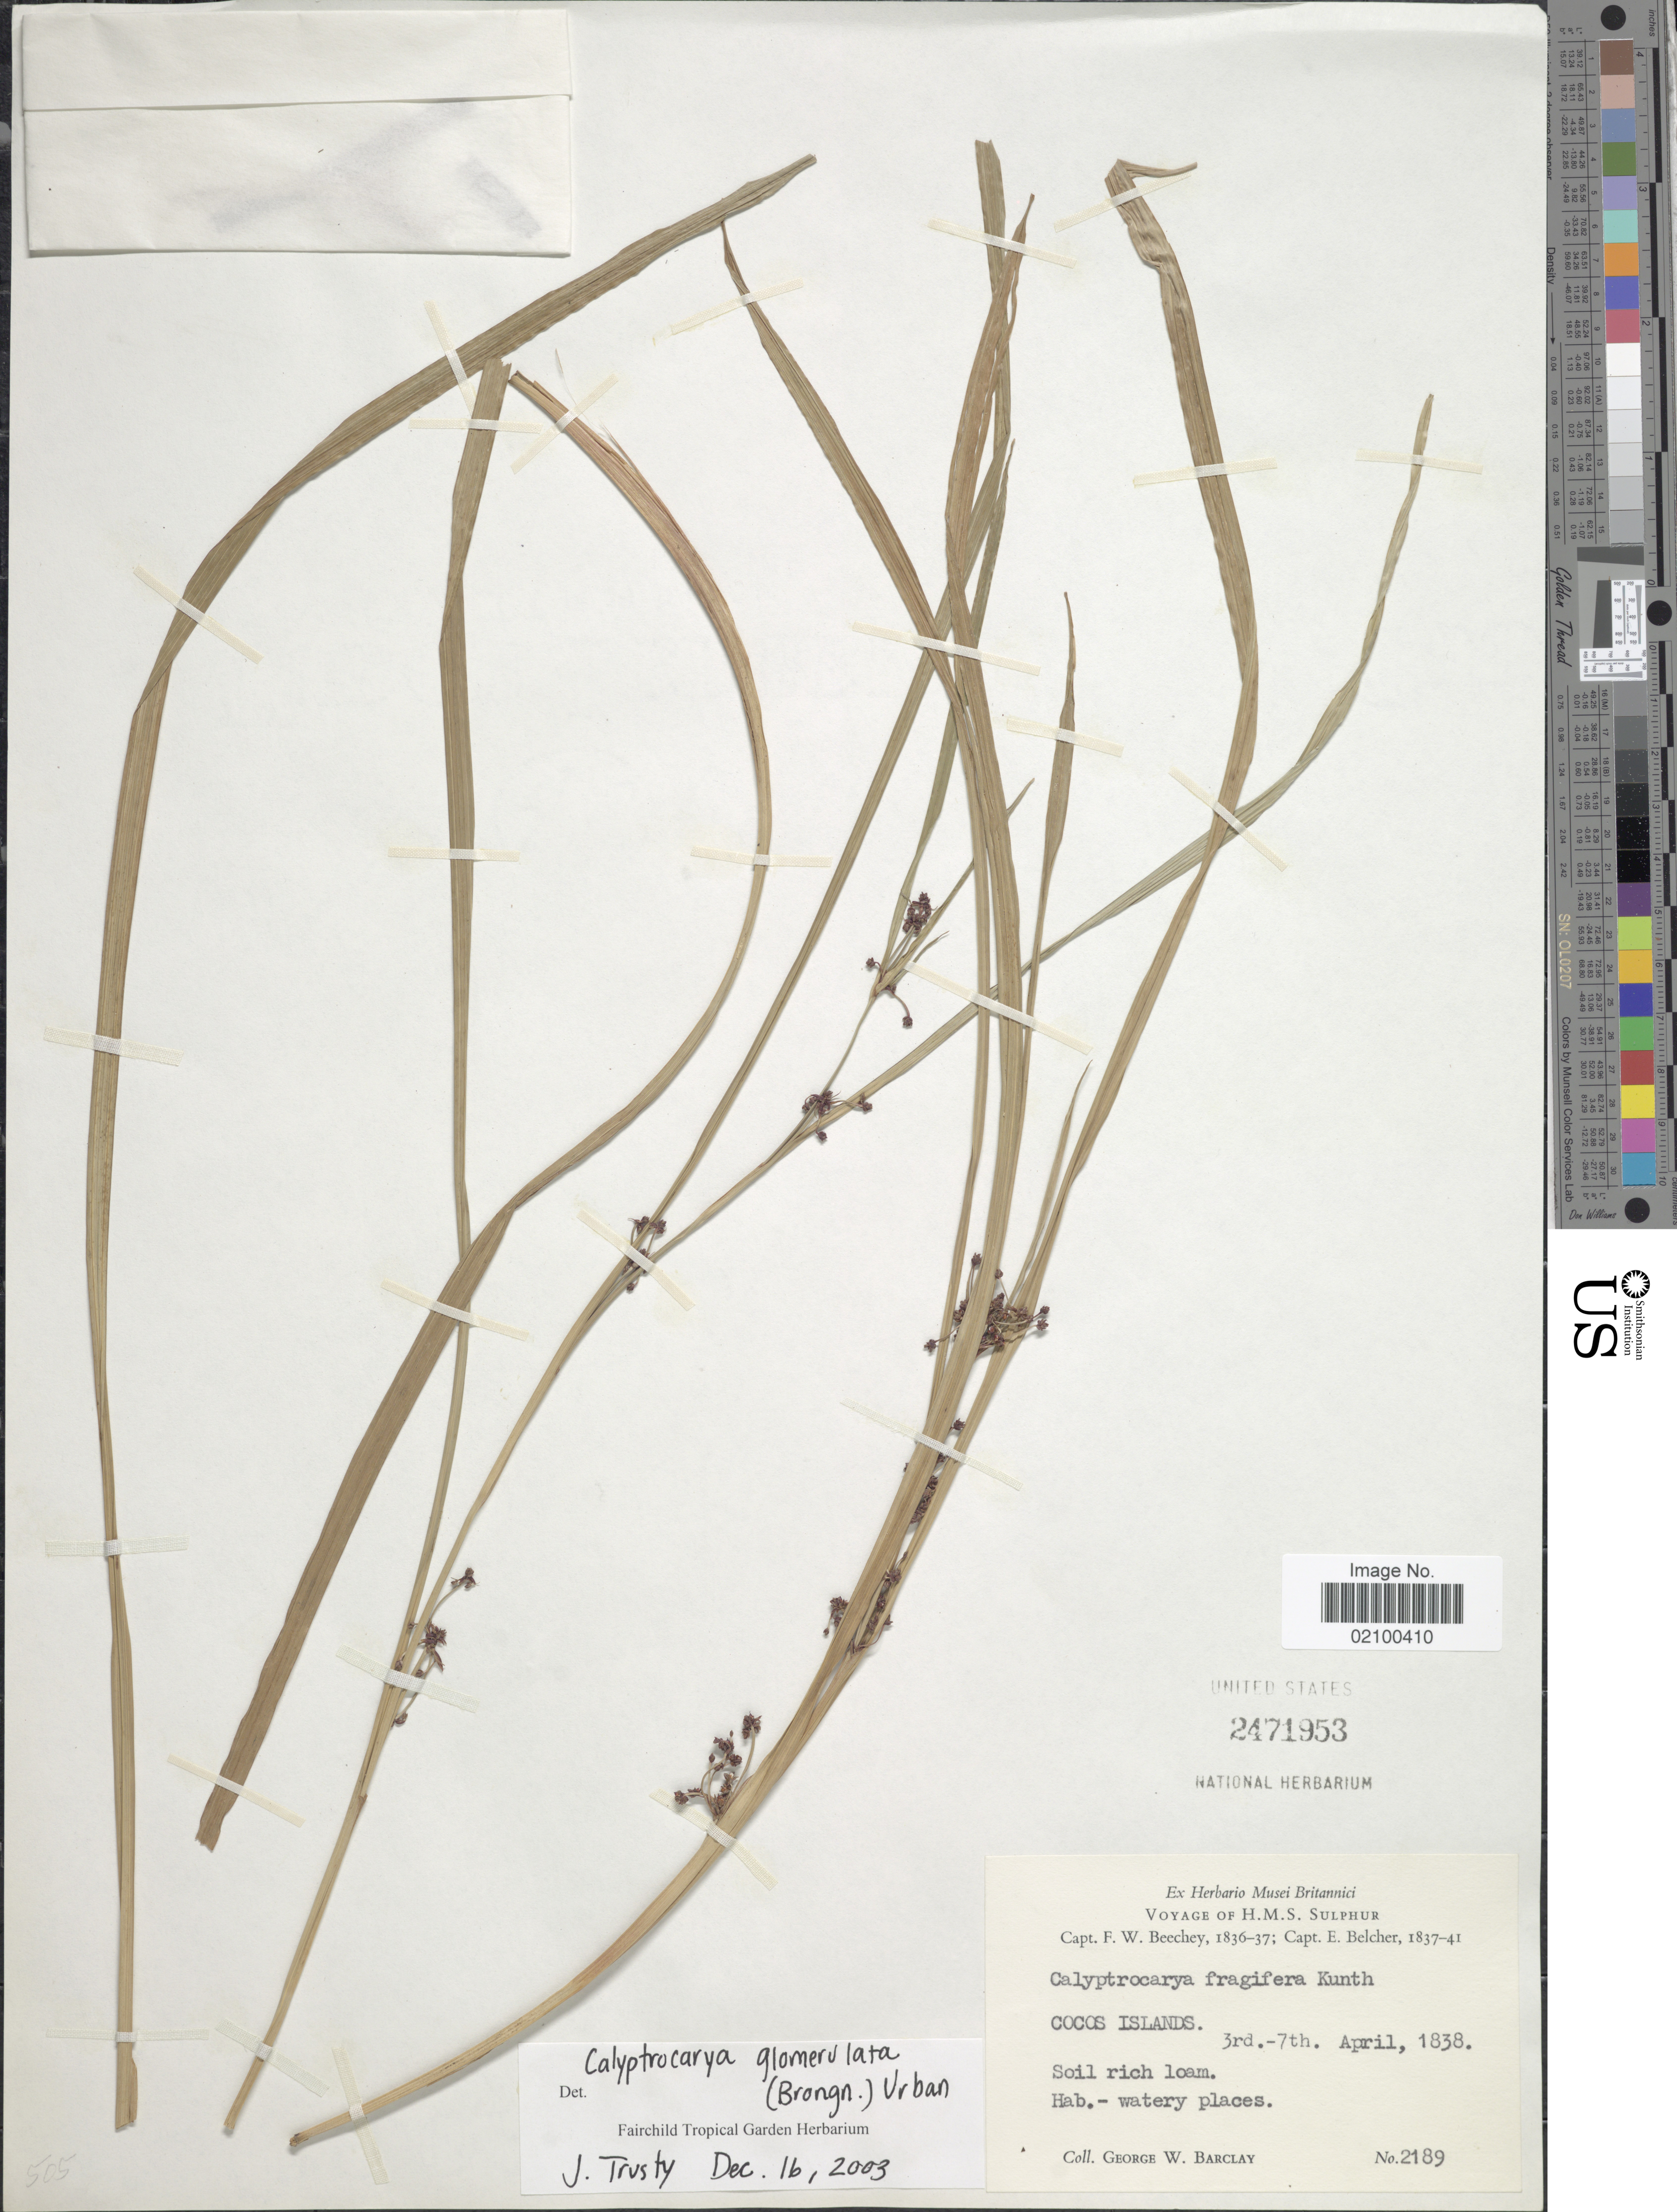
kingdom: Plantae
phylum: Tracheophyta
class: Liliopsida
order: Poales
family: Cyperaceae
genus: Calyptrocarya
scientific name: Calyptrocarya glomerulata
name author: (Brongn.) Urb.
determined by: Trusty, J.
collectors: G. W. Barclay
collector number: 2189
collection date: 1838-04-03/1838-04-07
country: Central Am. Pac. Islands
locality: Cocos Islands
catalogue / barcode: US 2471953